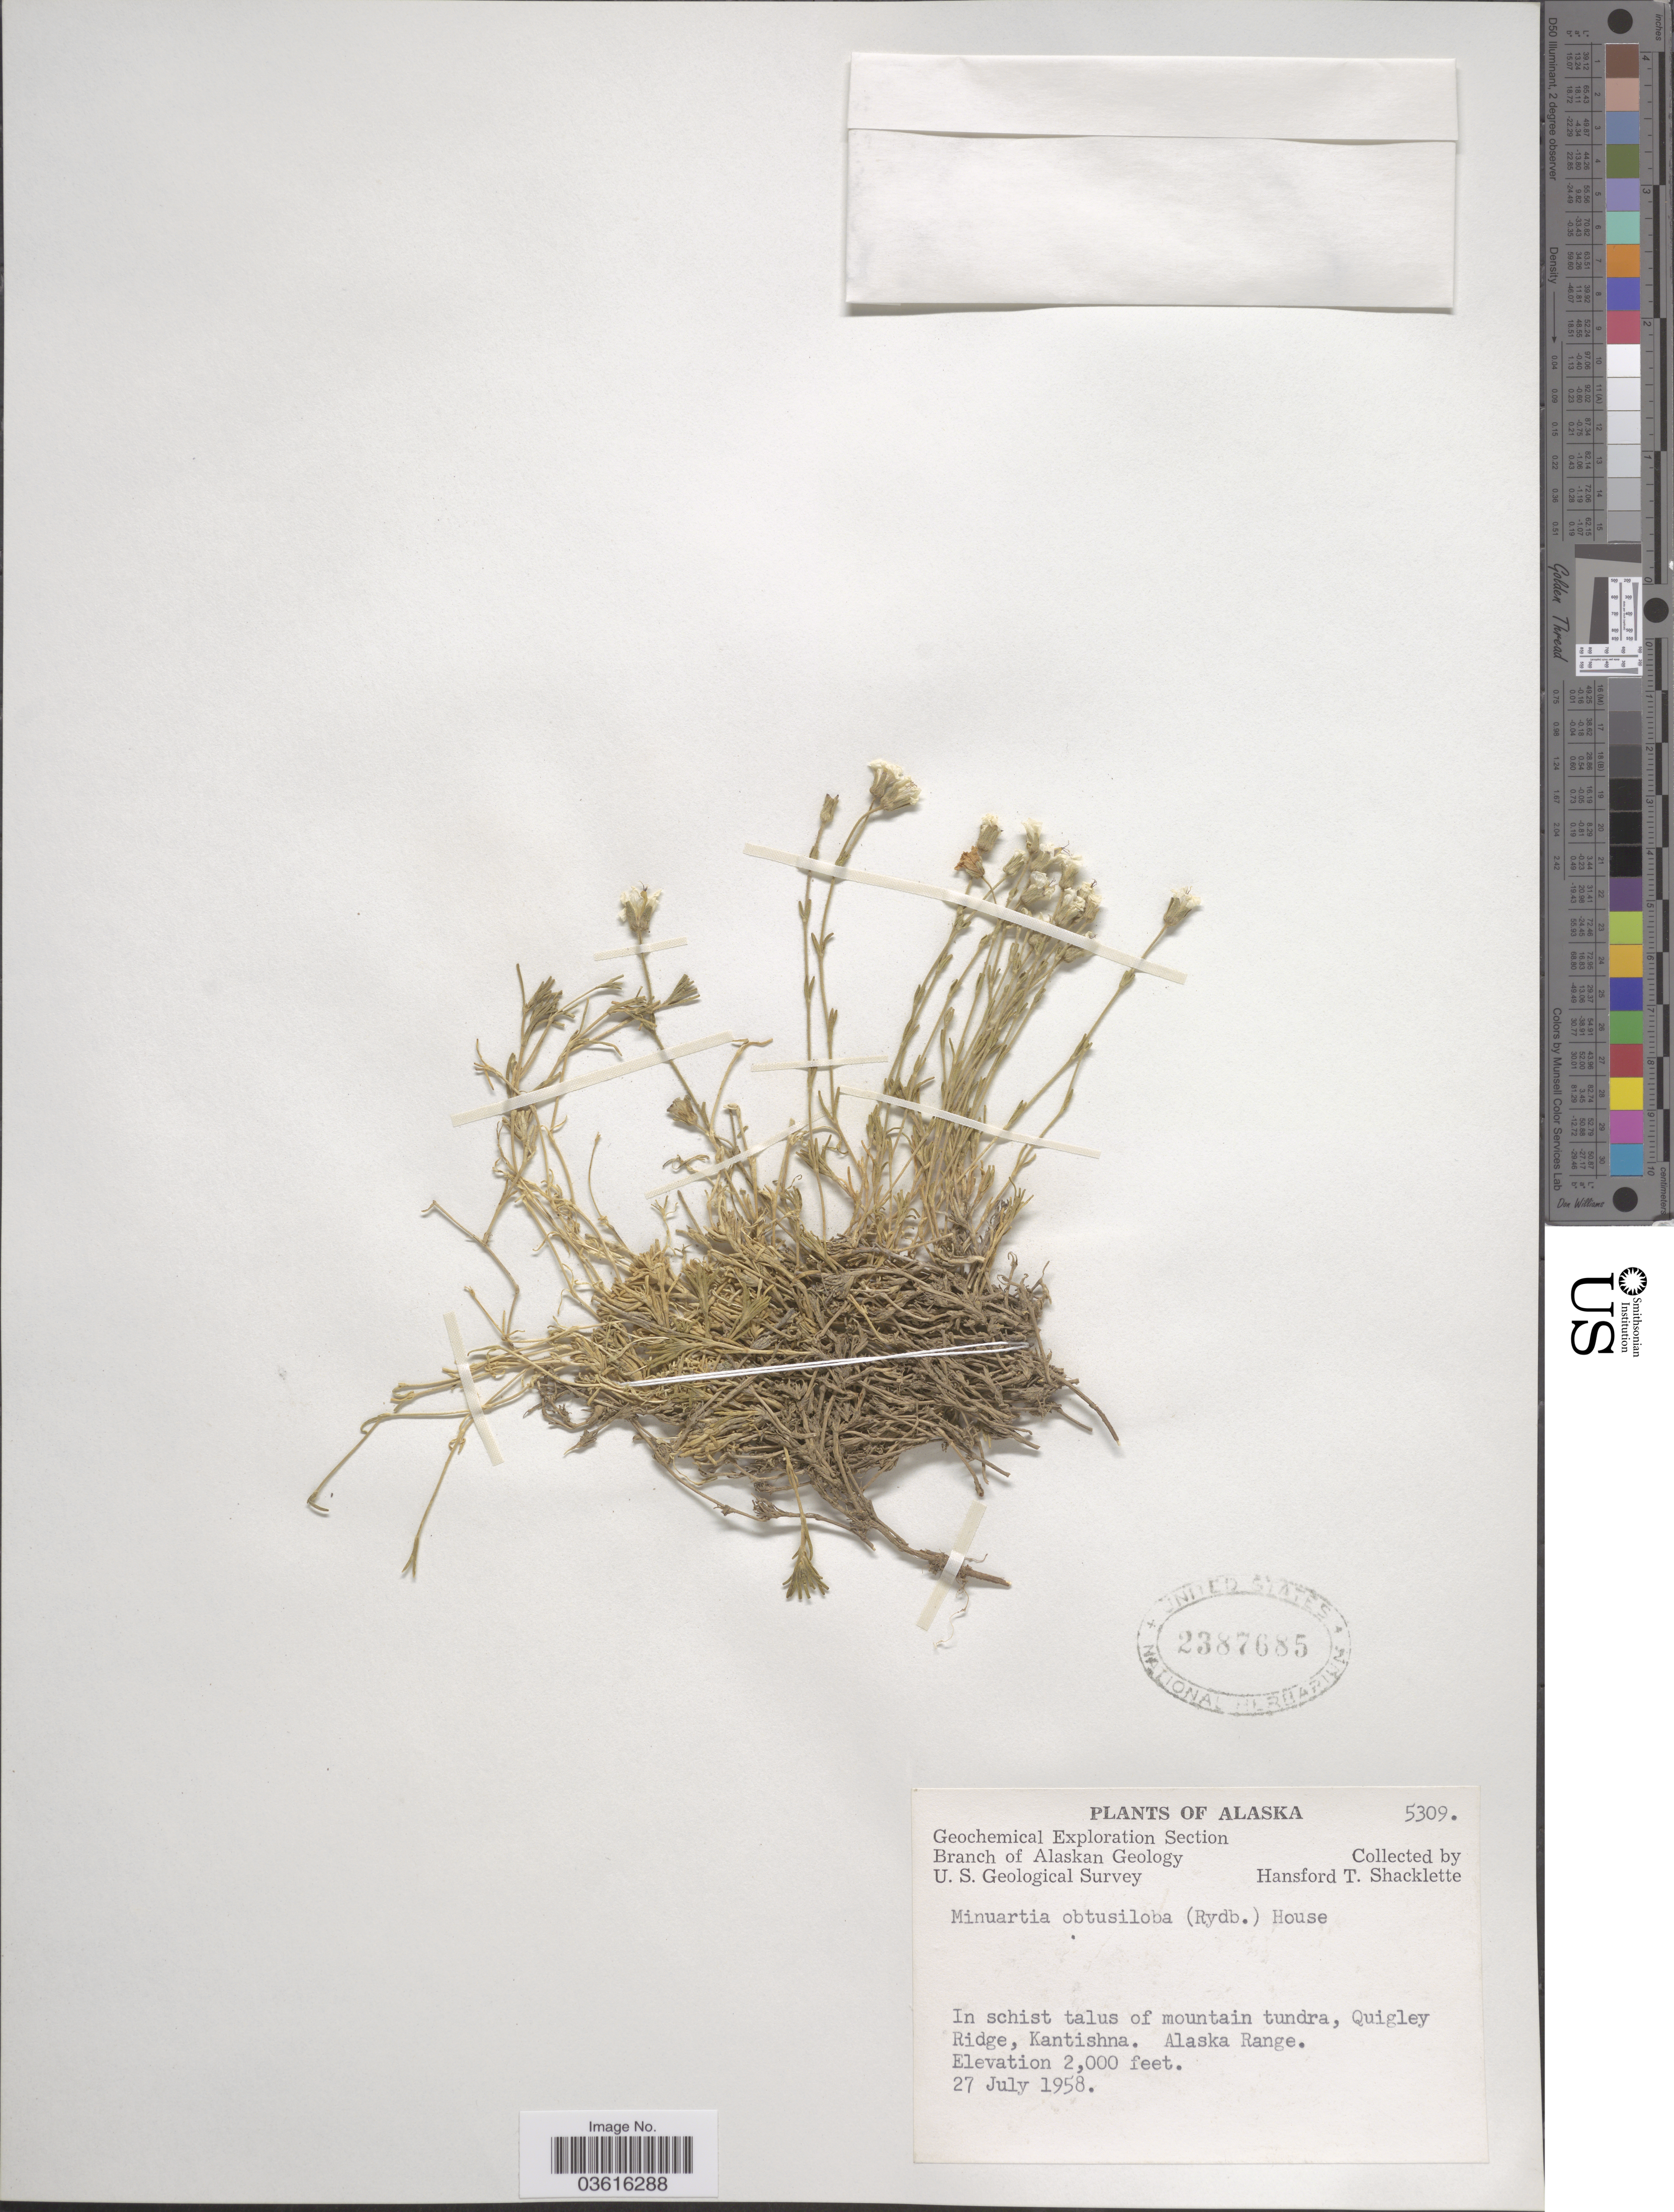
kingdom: Plantae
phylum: Tracheophyta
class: Magnoliopsida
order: Caryophyllales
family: Caryophyllaceae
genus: Cherleria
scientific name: Cherleria arctica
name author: (Steven ex Ser.) A.J. Moore & Dillenb.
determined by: Strong, M. T., (US), Smithsonian Institution - National Museum of Natural History (UNITED STATES)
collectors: H. Shacklette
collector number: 5309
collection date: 1958-07-27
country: United States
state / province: Alaska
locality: In schist talus of mountain tundra, Quigley Ridge, Kantishna. Alaska Range.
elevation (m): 610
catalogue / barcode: US 2387685